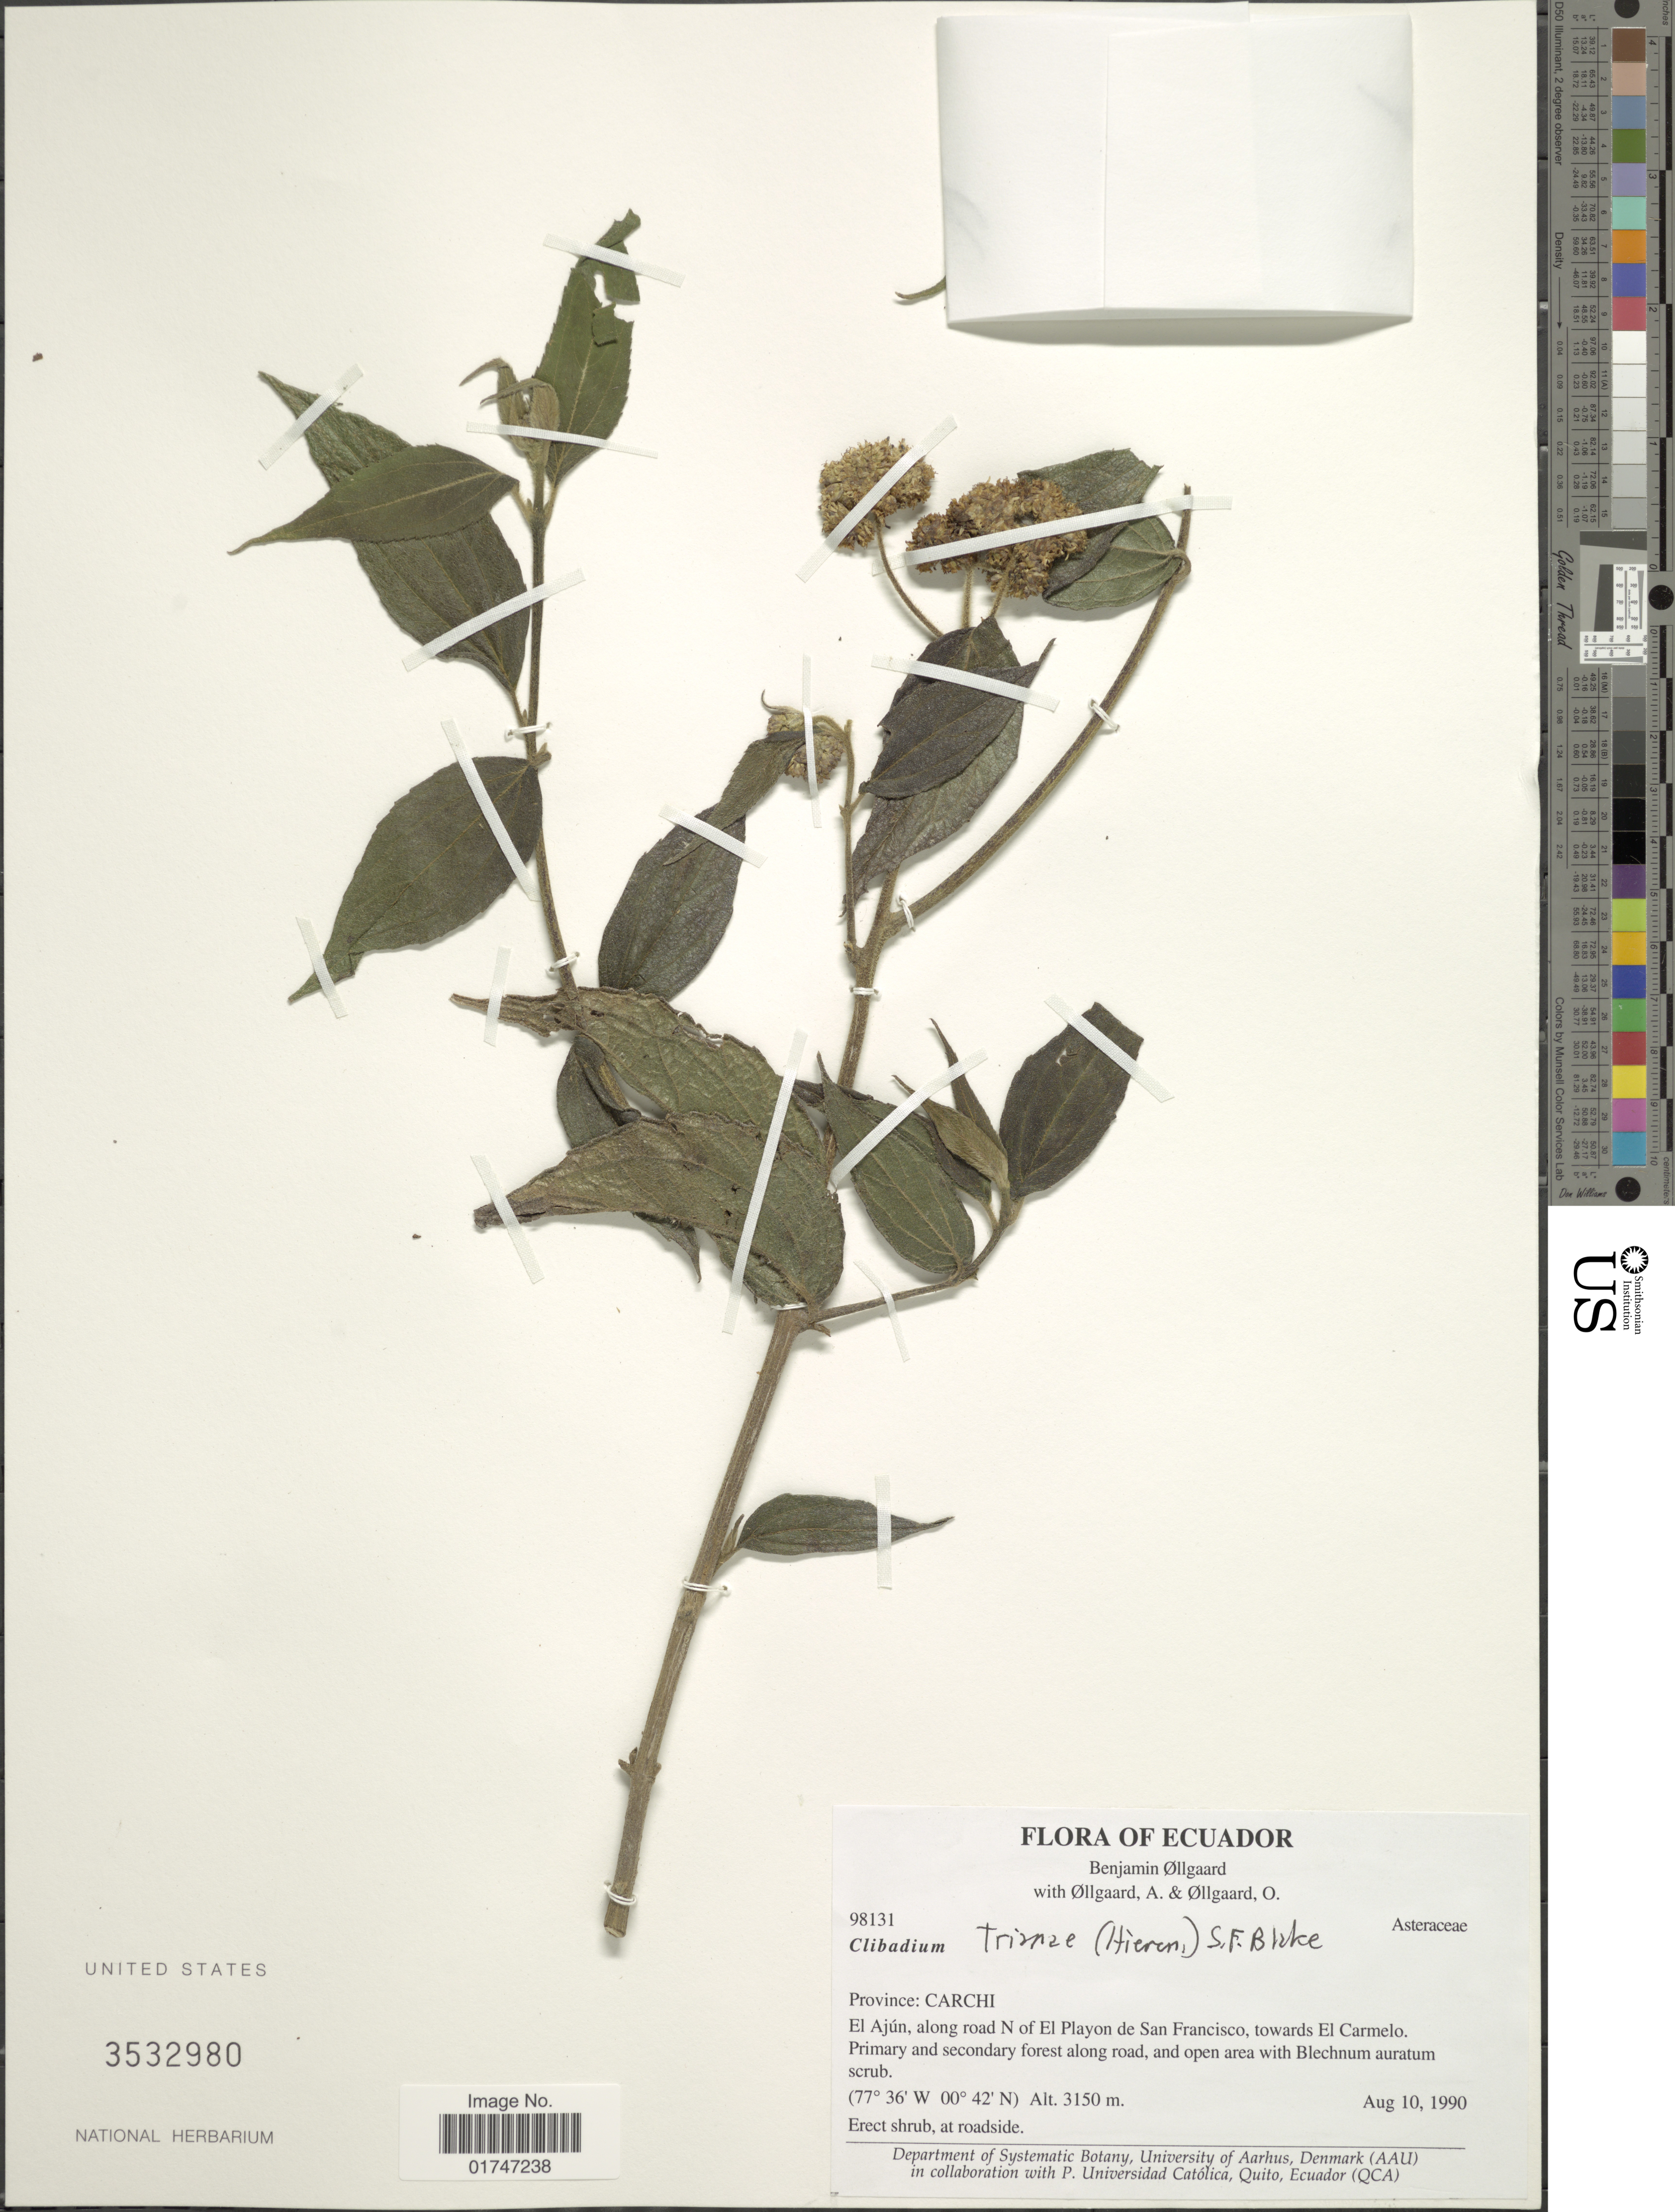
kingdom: Plantae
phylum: Tracheophyta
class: Magnoliopsida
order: Asterales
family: Asteraceae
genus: Clibadium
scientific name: Clibadium trianae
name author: (Hieron.) S.F. Blake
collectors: B. Øllgaard, A. Øllgaard & O. Øllgaard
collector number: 98131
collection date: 1990-08-10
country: Ecuador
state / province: Carchi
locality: El Ajún, along road N of El Playon de San Francisco, towards El Carmelo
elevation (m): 3150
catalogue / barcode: US 3532980